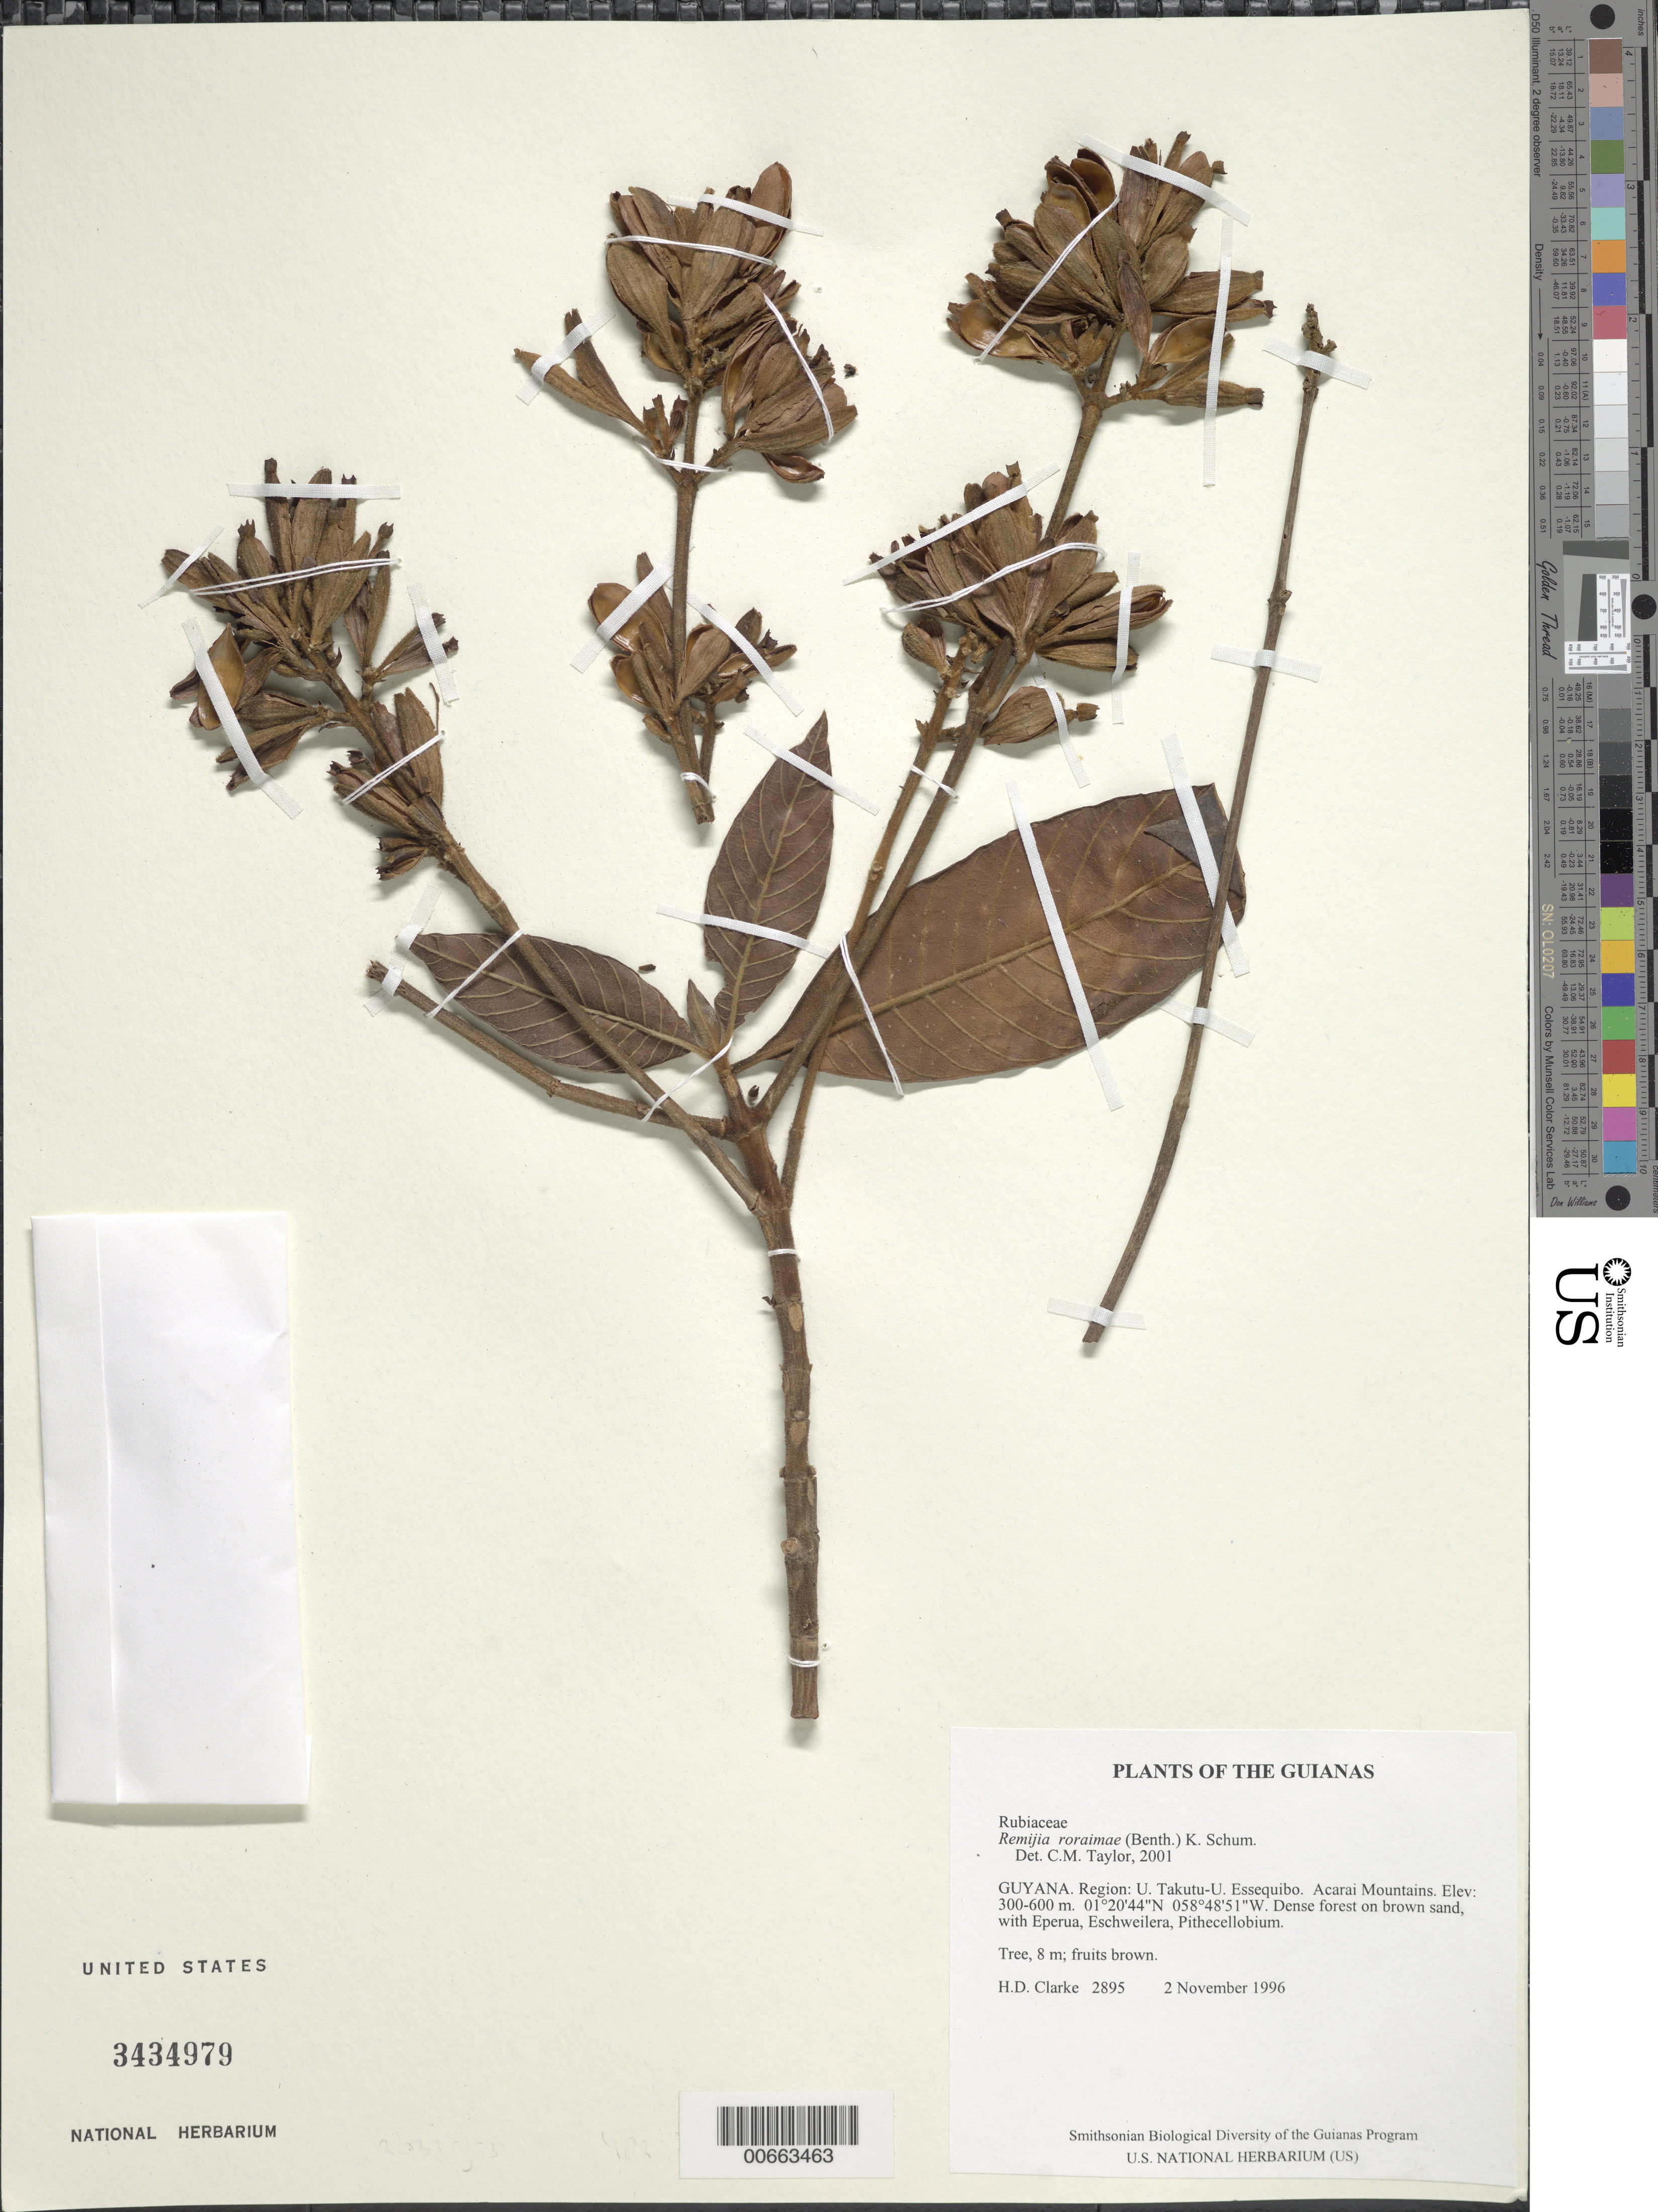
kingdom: Plantae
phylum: Tracheophyta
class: Magnoliopsida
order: Gentianales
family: Rubiaceae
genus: Remijia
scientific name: Remijia roraimae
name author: (Benth.) K. Schum.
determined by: Taylor, Charlotte M.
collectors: H. D. Clarke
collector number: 2895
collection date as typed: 2 November 1996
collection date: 1996-11-02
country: Guyana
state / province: U. Takutu-U. Essequibo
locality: Acarai Mountains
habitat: Dense forest on brown sand, with Eperua, Eschweilera, Pithecellobium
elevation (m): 300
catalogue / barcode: US 3434979